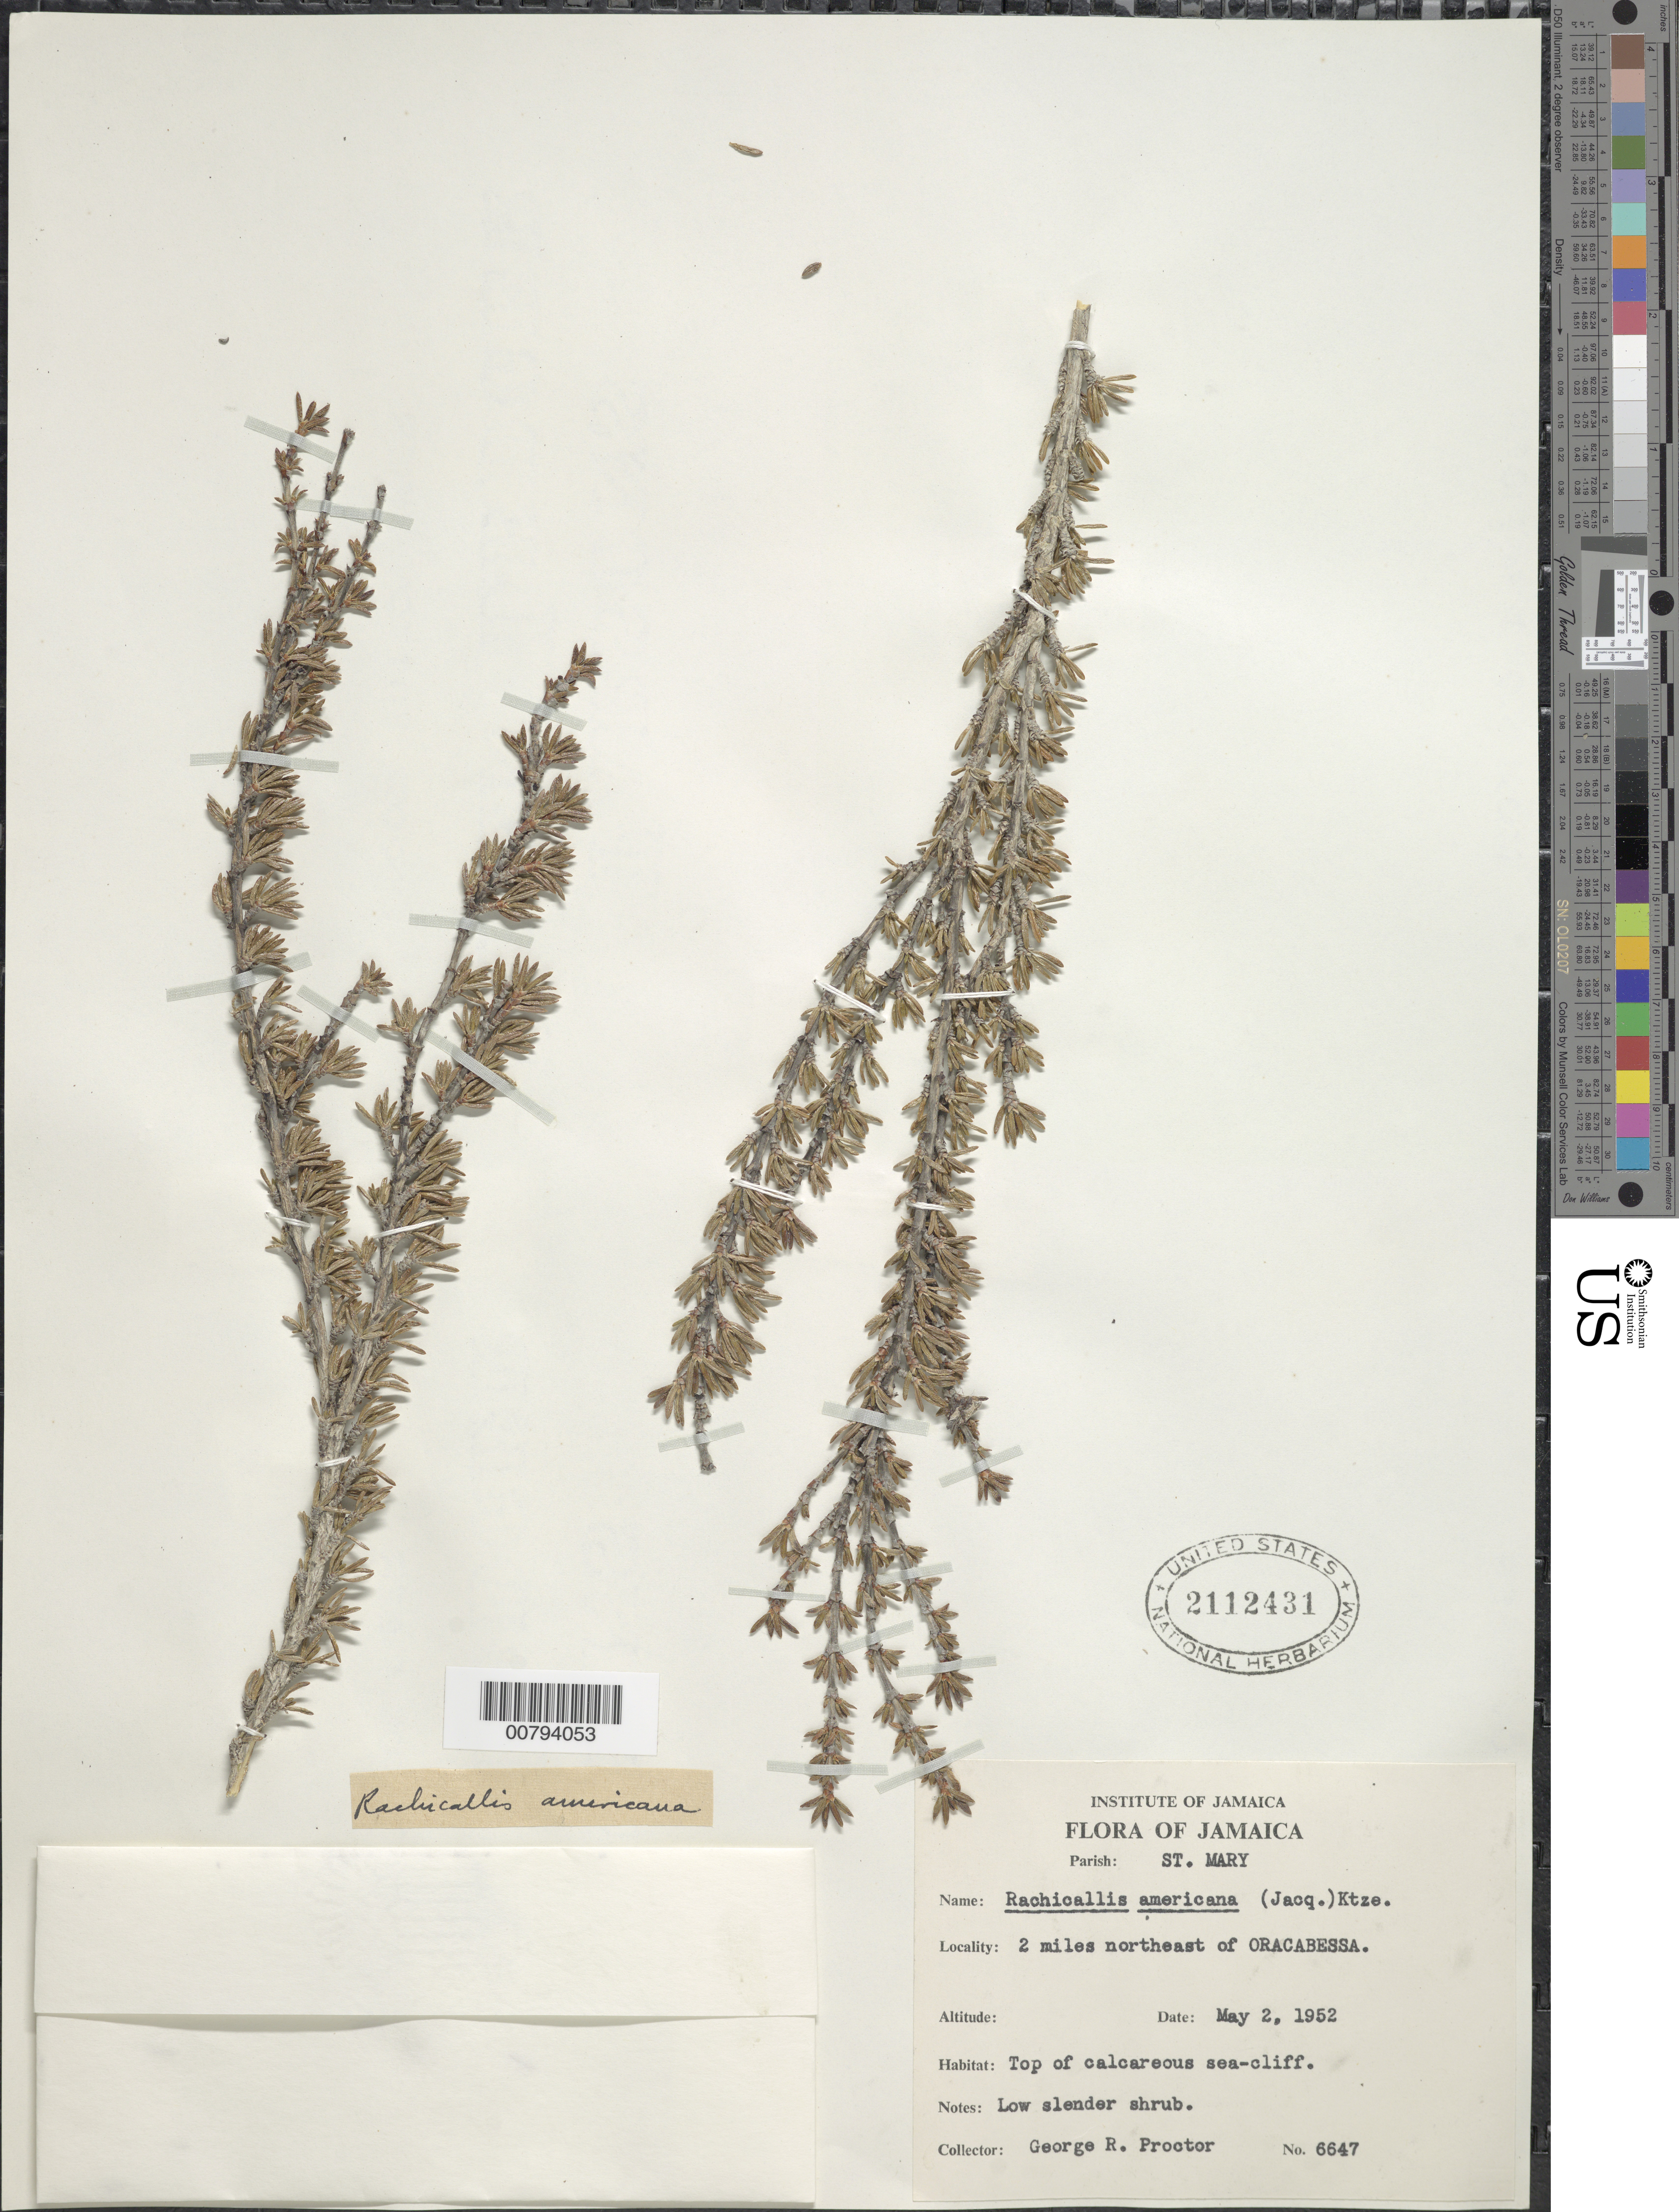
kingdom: Plantae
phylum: Tracheophyta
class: Magnoliopsida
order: Gentianales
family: Rubiaceae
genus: Rachicallis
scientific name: Rachicallis americana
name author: (Jacq.) Hitchc.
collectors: G. R. Proctor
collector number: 6647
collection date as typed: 02 May 1952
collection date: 1952-05-02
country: Jamaica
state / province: Saint Mary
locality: Sea-cliff 2 miles northeast of Oracabessa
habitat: Top of calcareous sea-cliff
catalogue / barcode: US 2112431